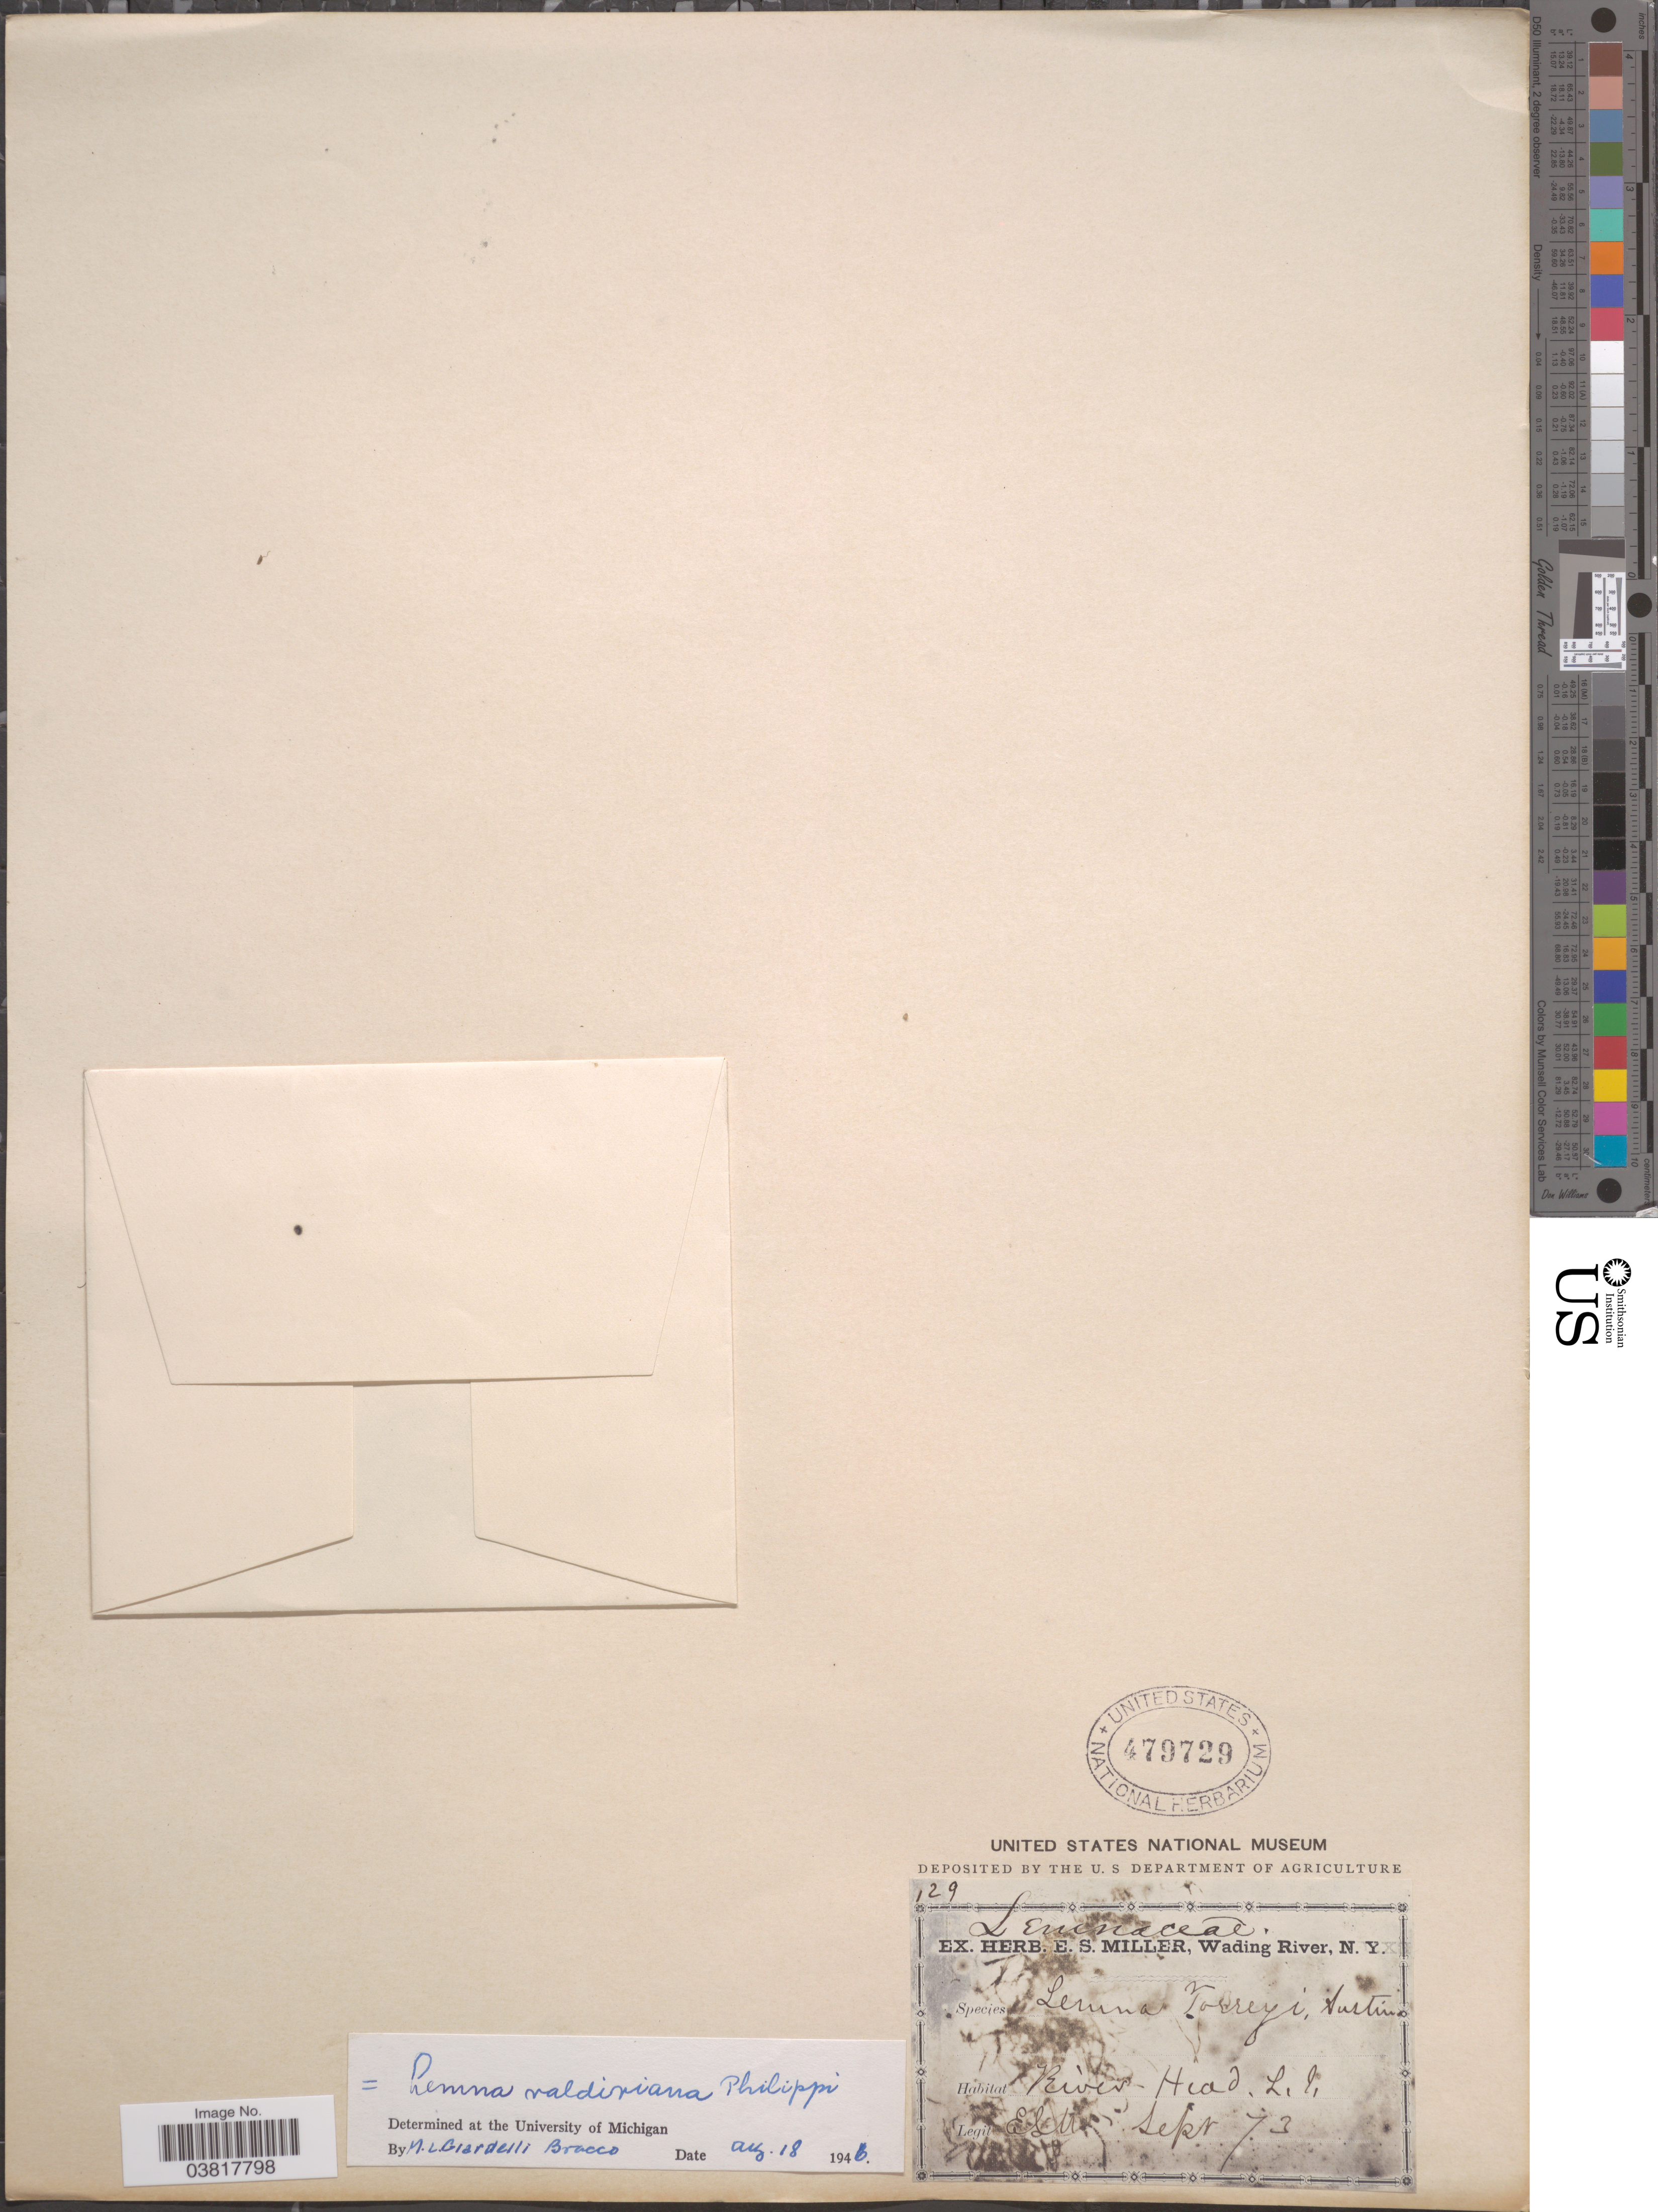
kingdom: Plantae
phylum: Tracheophyta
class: Liliopsida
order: Alismatales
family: Araceae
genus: Lemna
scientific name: Lemna valdiviana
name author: Phil.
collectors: E. S. Miller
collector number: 129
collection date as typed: Transcribed d/m/y: /9/73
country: United States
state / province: New York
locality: River Head. L. I.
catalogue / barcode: US 479729